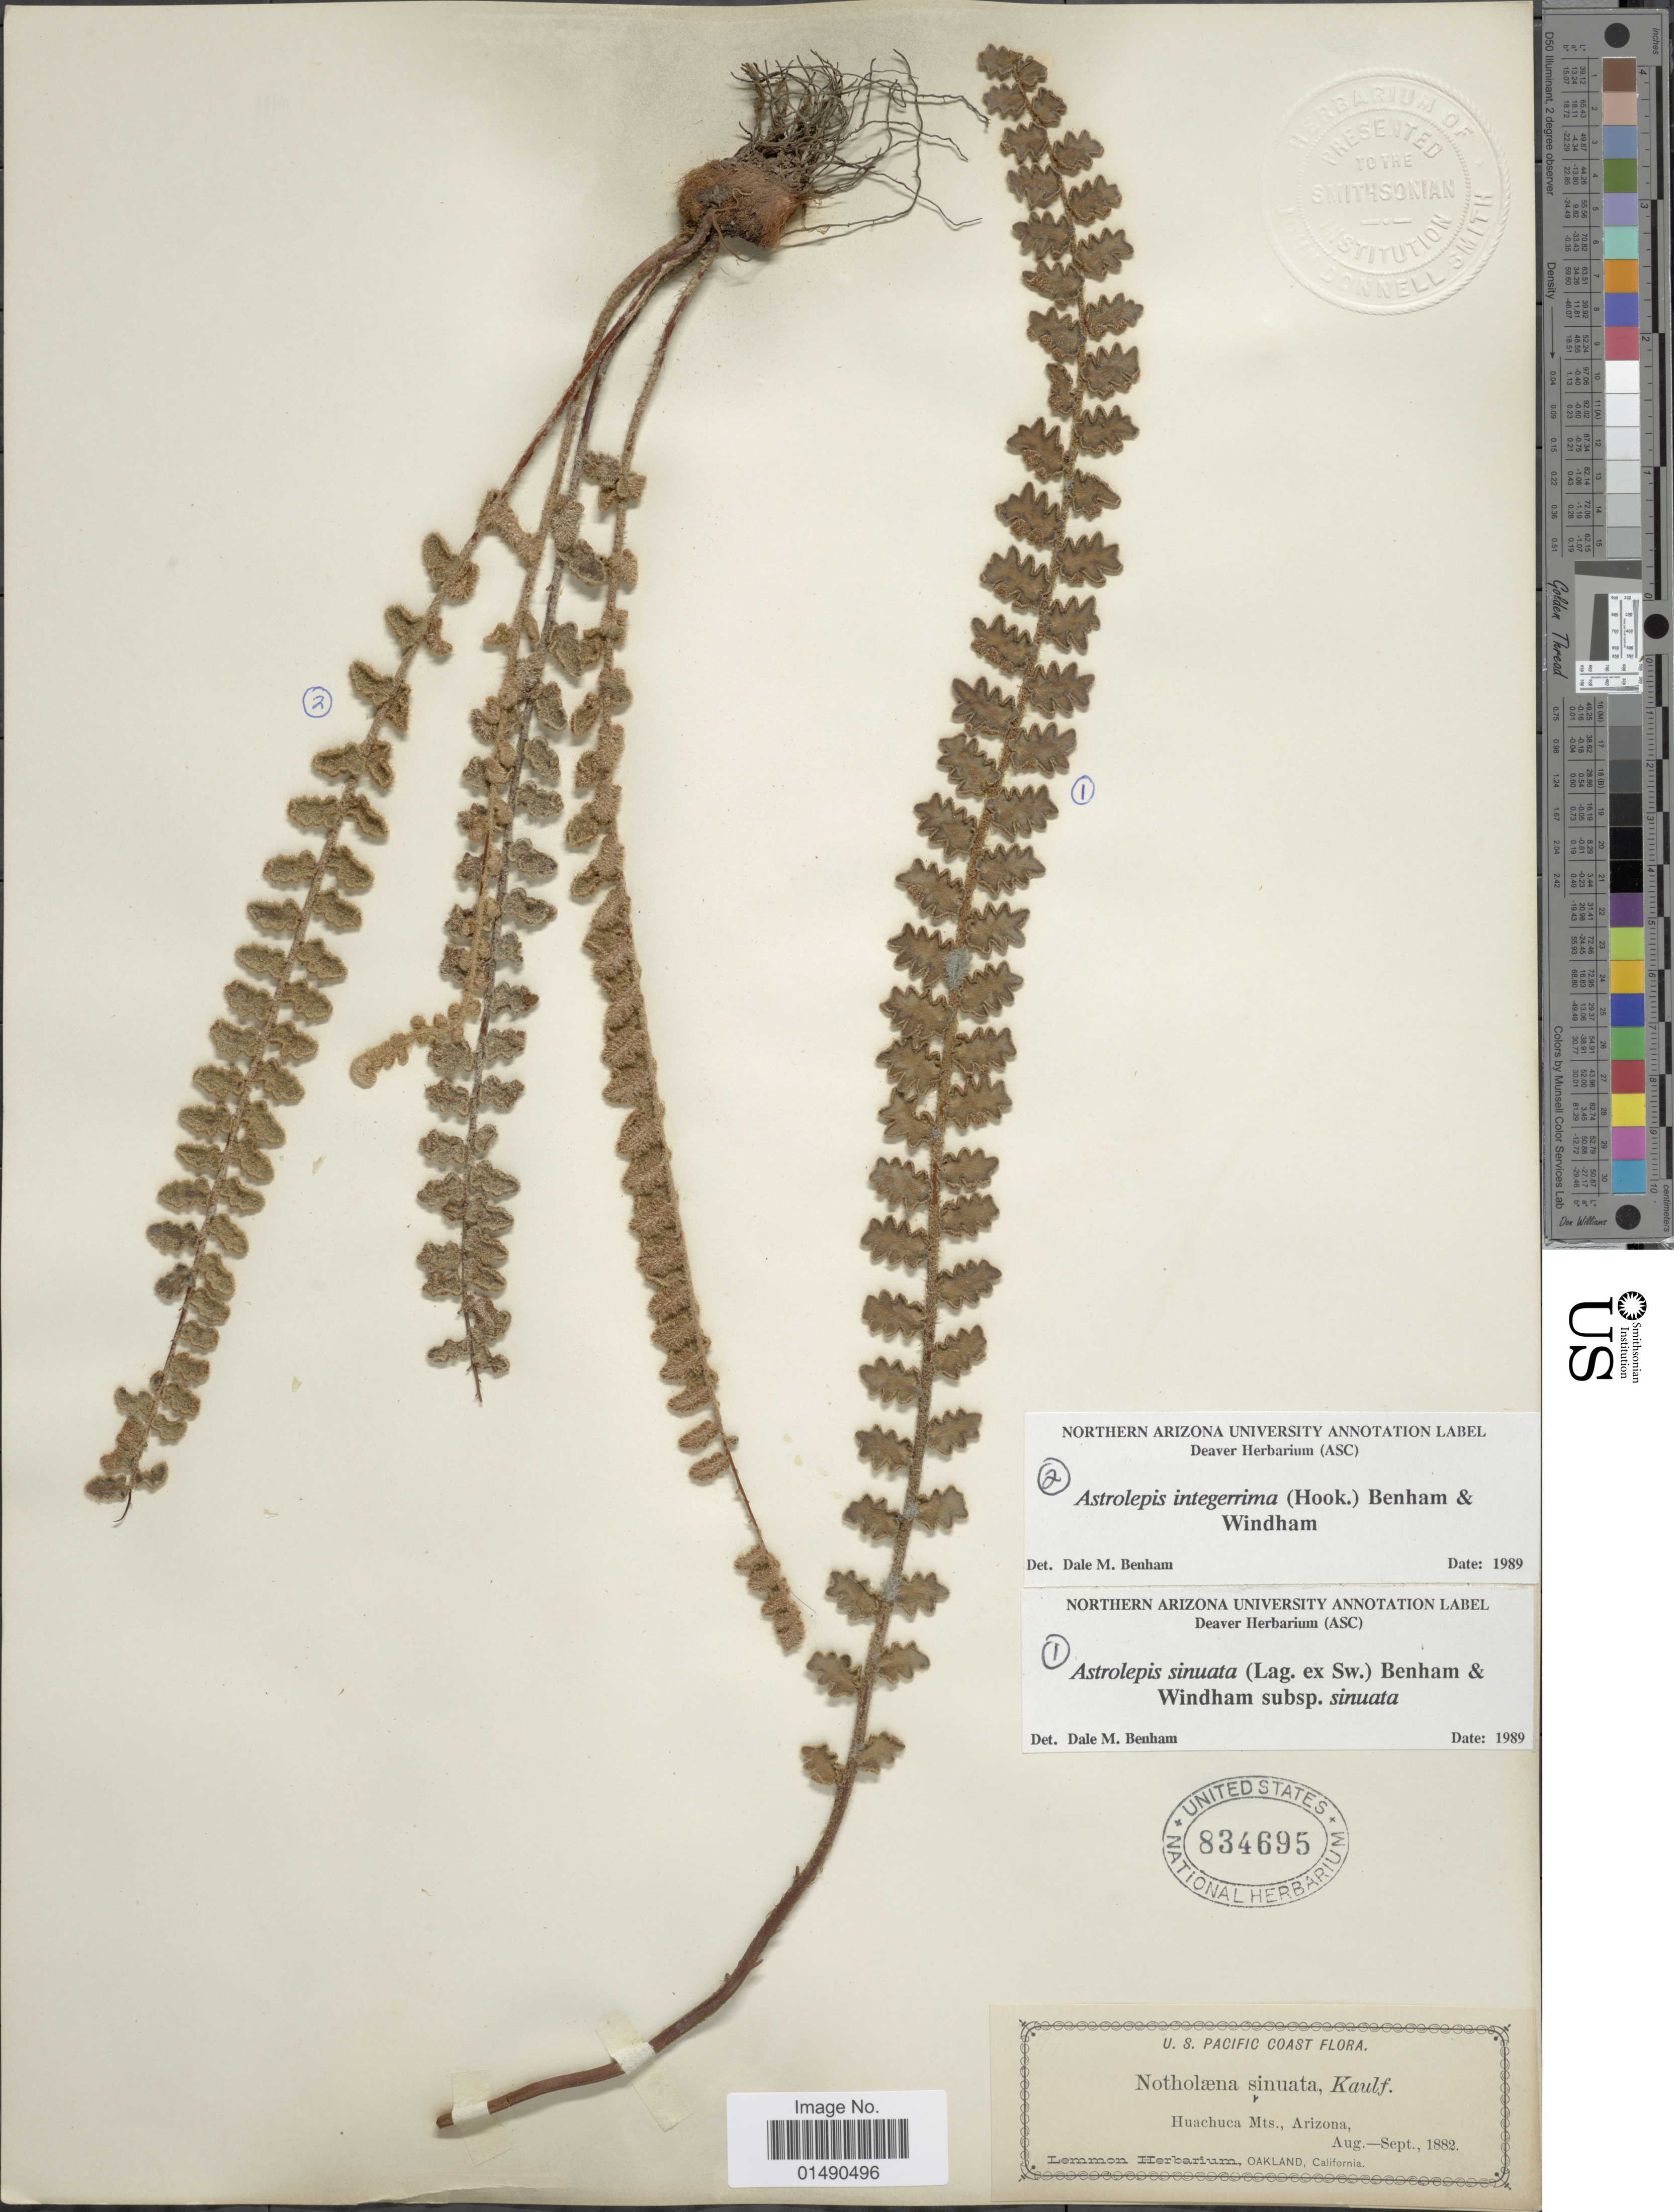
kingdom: Plantae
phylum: Tracheophyta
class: Polypodiopsida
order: Polypodiales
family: Pteridaceae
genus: Astrolepis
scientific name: Astrolepis sinuata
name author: (Lag. ex Sw.) D.M. Benham & Windham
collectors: ex herb. Lemmon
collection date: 1882-08/1882-09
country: United States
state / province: Arizona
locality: Huachuca Mts.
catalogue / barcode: US 834695